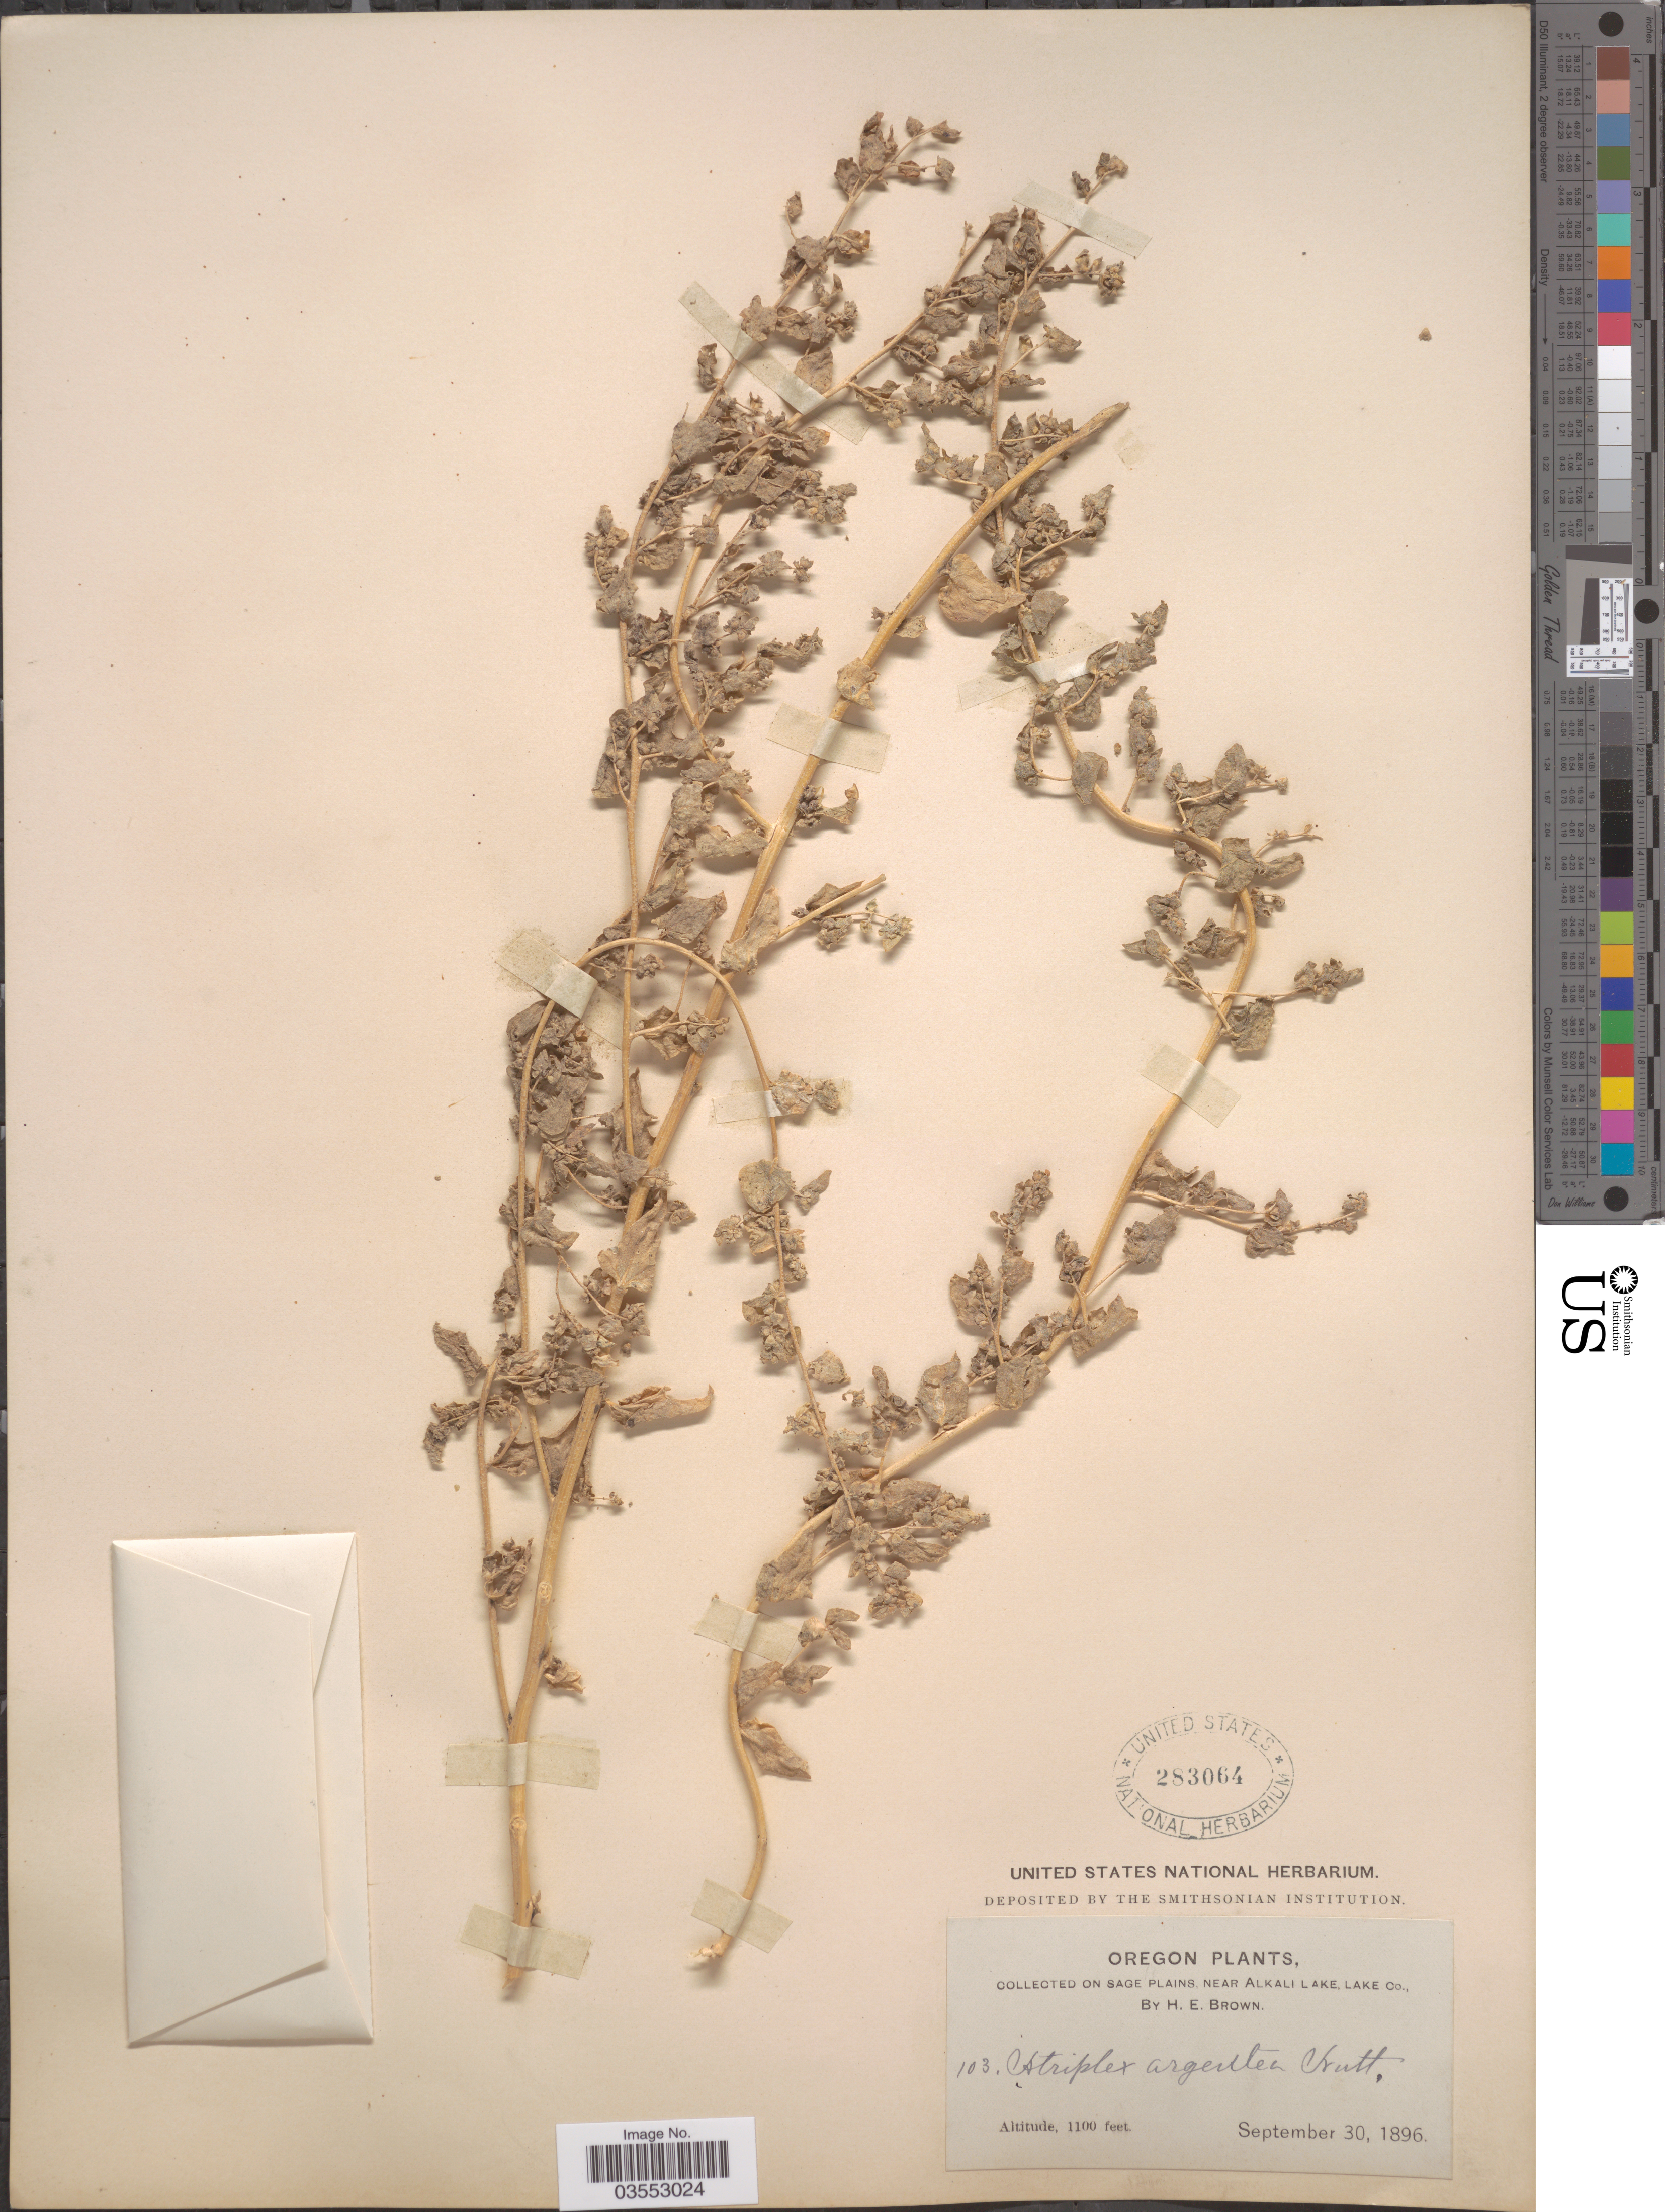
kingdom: Plantae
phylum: Tracheophyta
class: Magnoliopsida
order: Caryophyllales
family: Amaranthaceae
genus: Atriplex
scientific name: Atriplex truncata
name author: (Torr. ex S. Watson) A. Gray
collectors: H. E. Brown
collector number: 103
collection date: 1896-09-30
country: United States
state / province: Oregon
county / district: Lake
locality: Sage Plains, near Alkali Lake, Lake Co.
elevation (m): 335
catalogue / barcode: US 283064